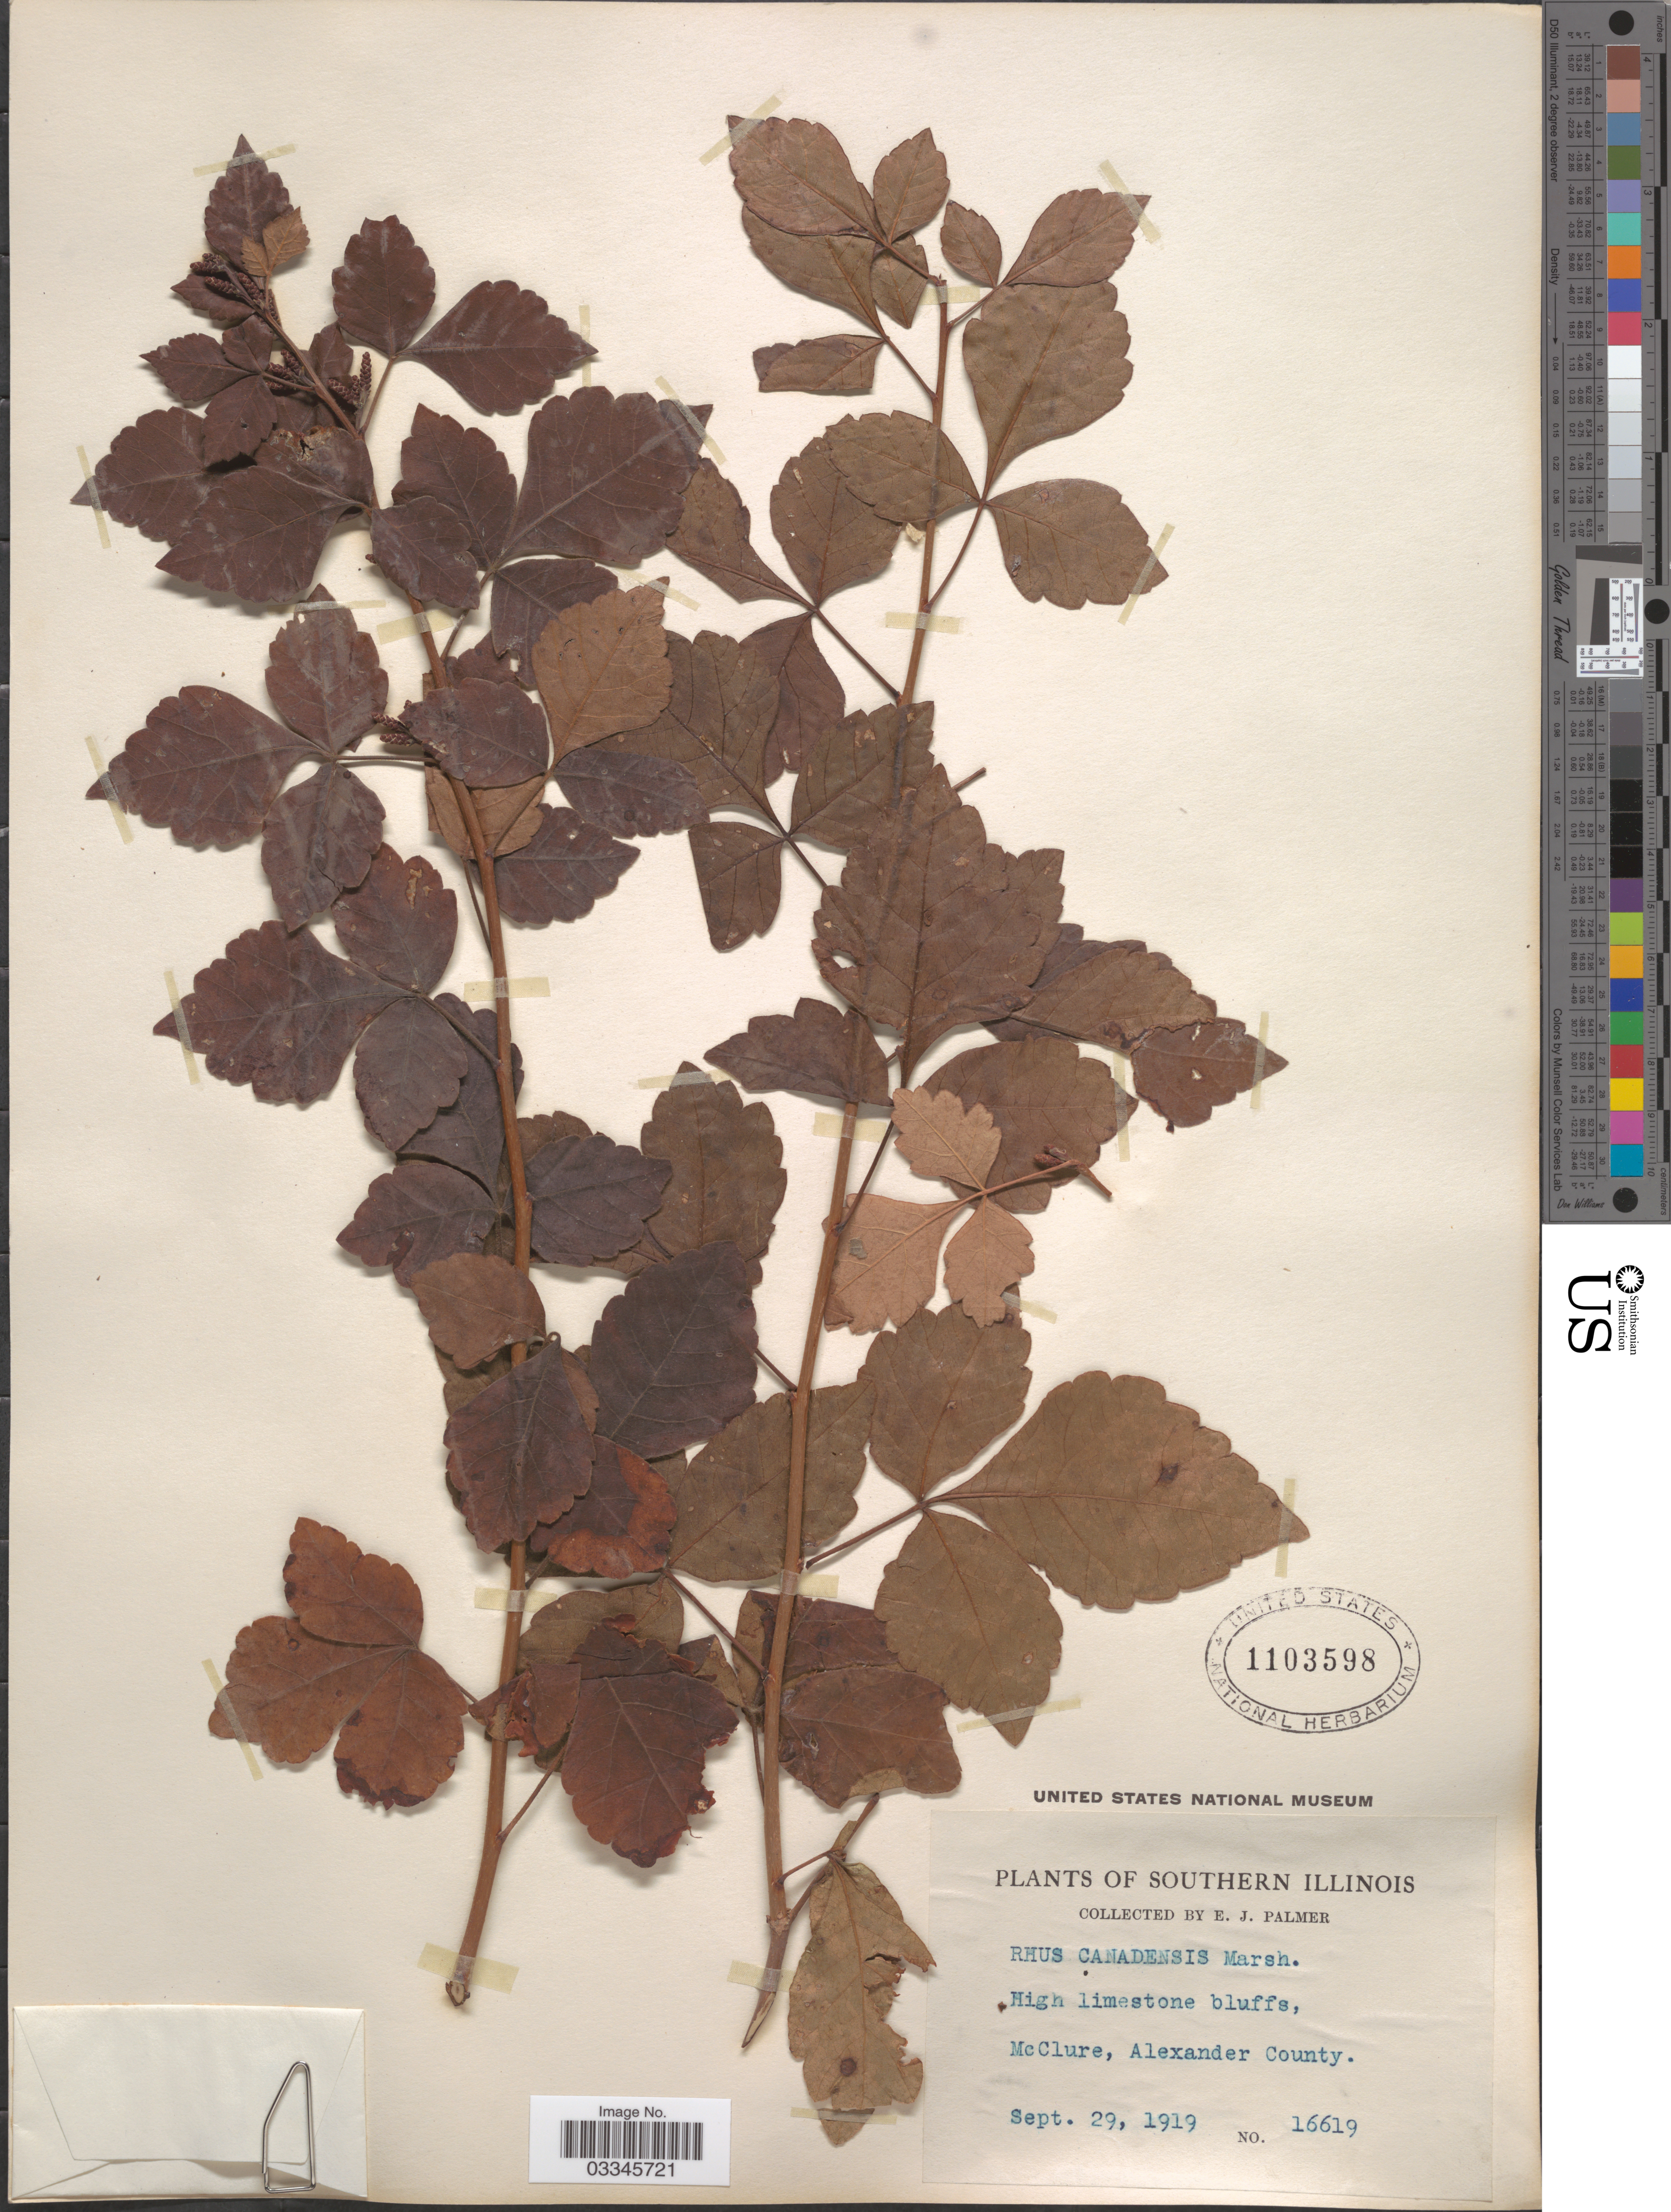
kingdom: Plantae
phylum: Tracheophyta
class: Magnoliopsida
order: Sapindales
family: Anacardiaceae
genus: Rhus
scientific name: Rhus canadensis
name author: Marshall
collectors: E. J. Palmer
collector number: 16619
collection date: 1919-09-29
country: United States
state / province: Illinois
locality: Southern Illinois. McClure, Alexander County.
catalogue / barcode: US 1103598